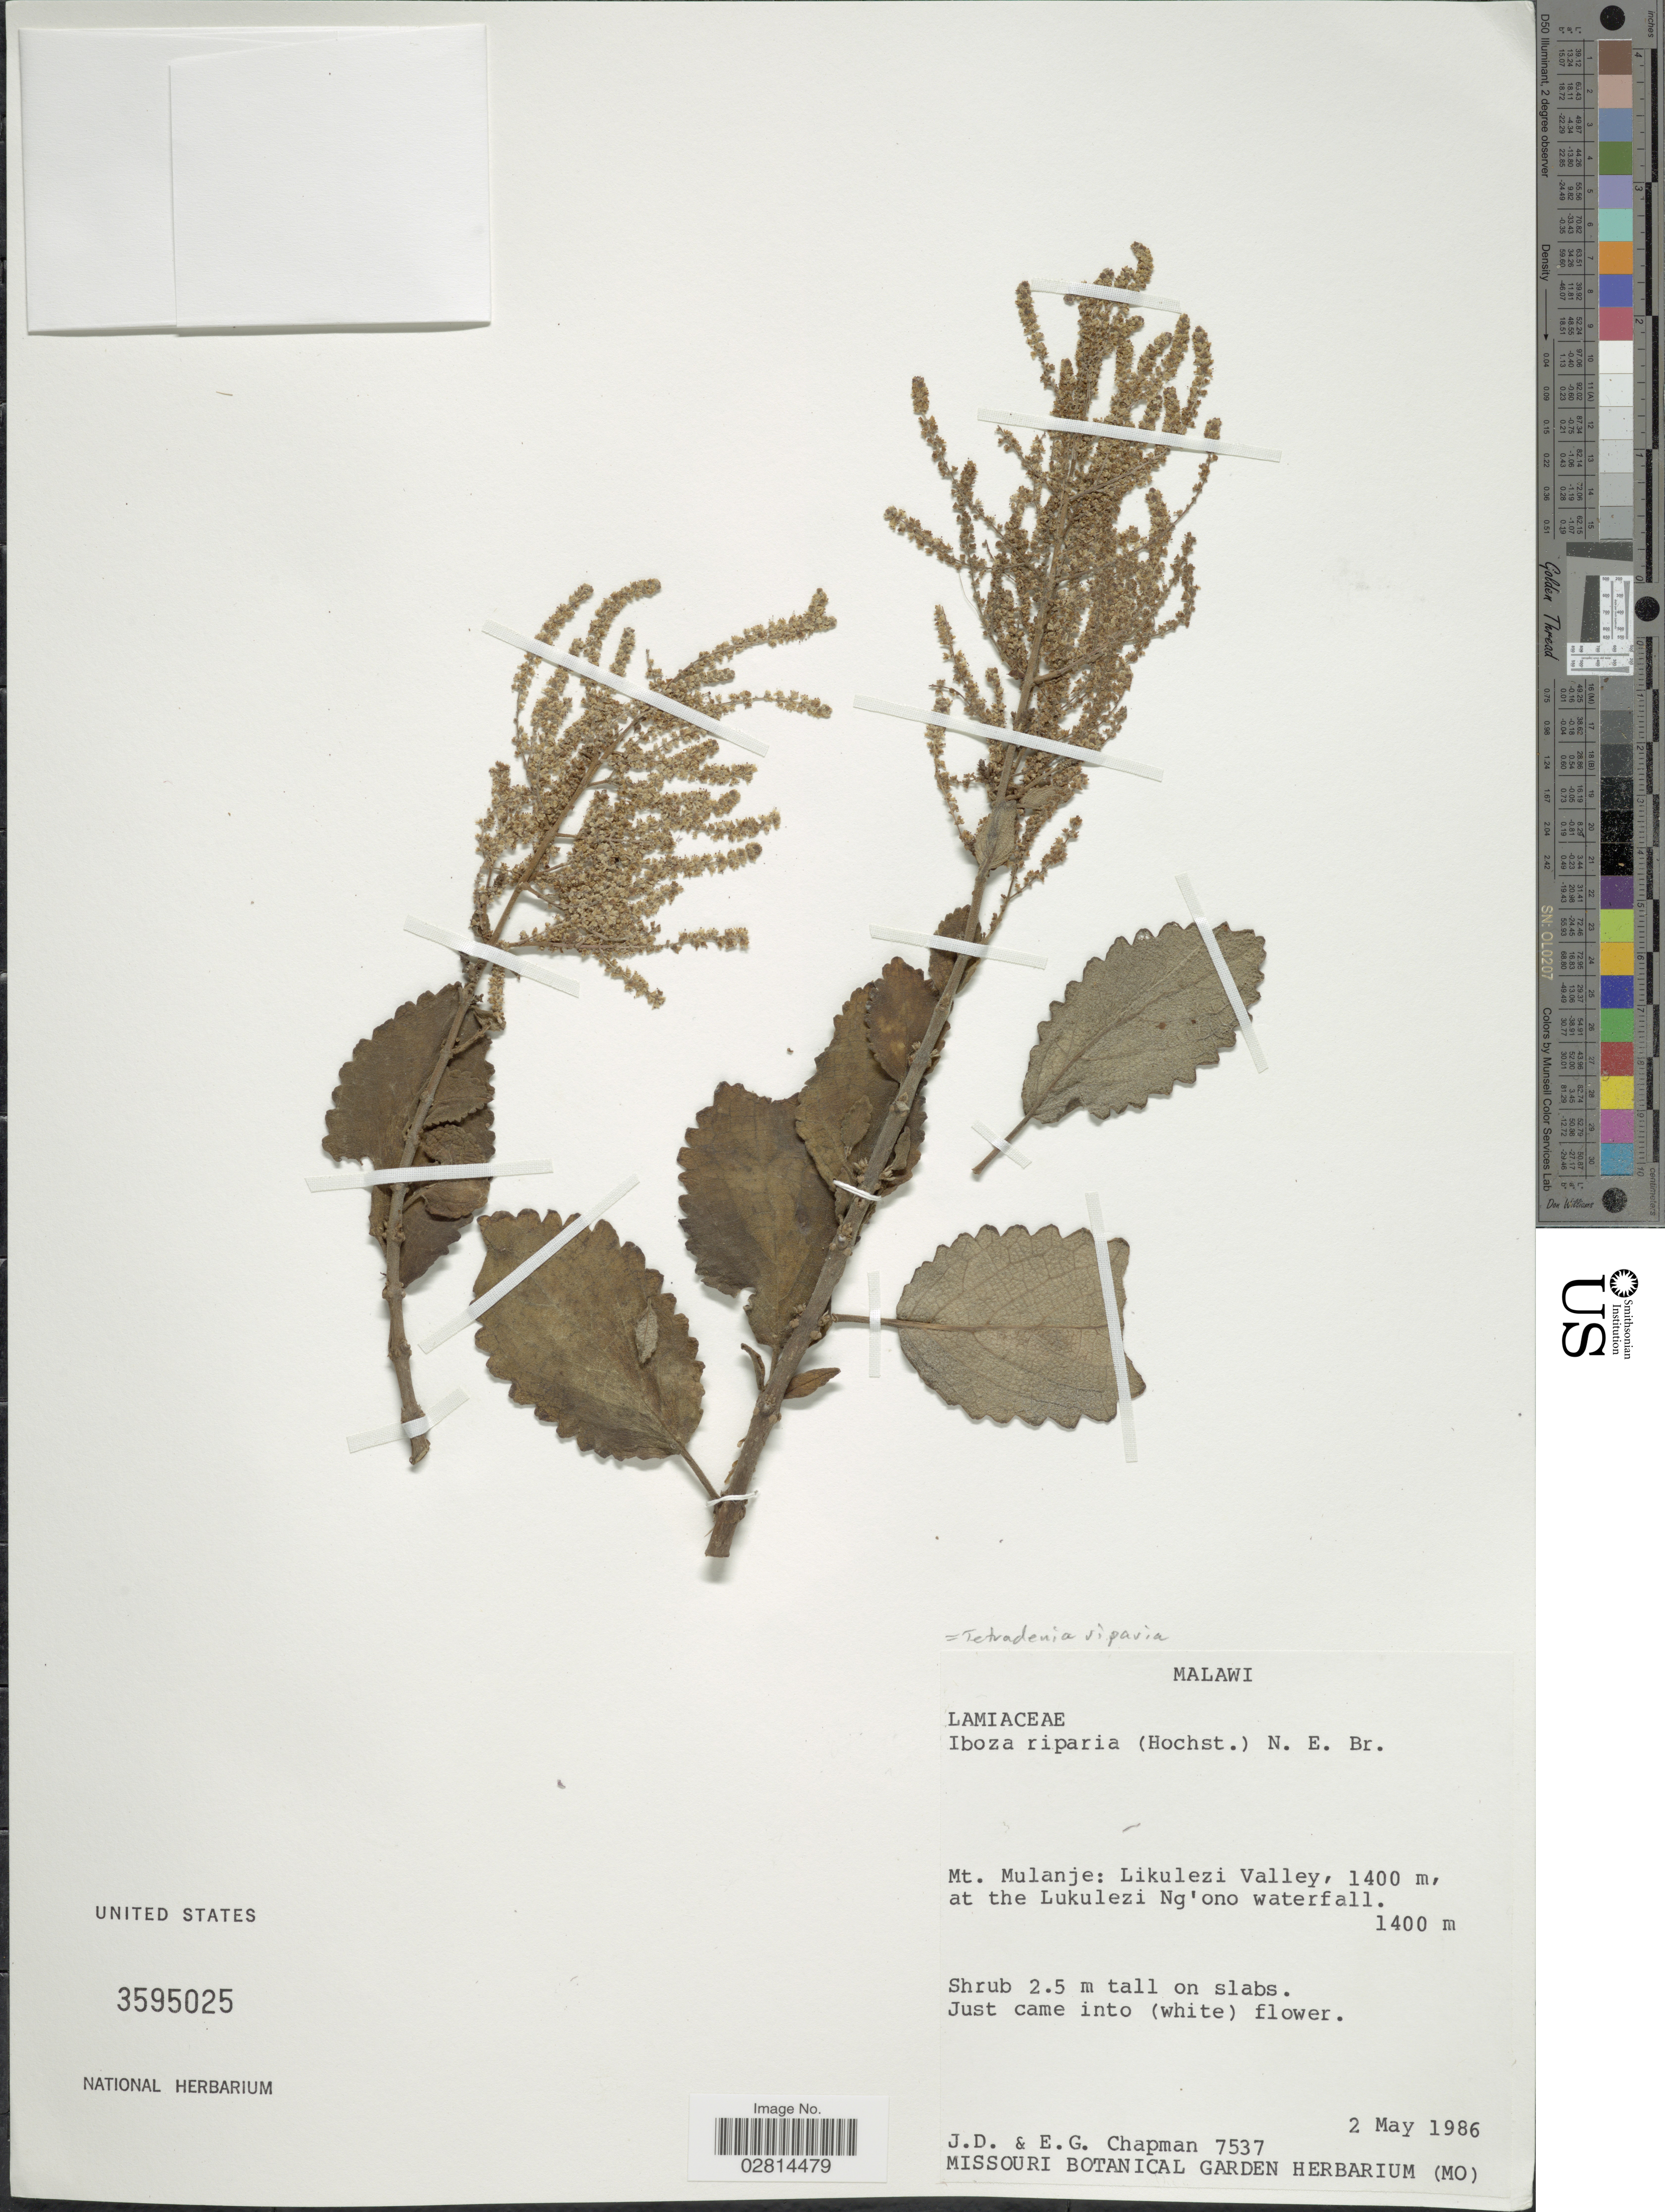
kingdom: Plantae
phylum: Tracheophyta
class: Magnoliopsida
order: Lamiales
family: Lamiaceae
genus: Tetradenia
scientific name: Tetradenia riparia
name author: (Hochst.) Codd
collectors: J. D. Chapman & E. Chapman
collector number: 7537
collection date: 1986-05-02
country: Malawi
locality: Mt. Mulanje: Likulezi Valley, at the Lukulezi Ng'ono Waterfall.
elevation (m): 1400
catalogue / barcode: US 3595025